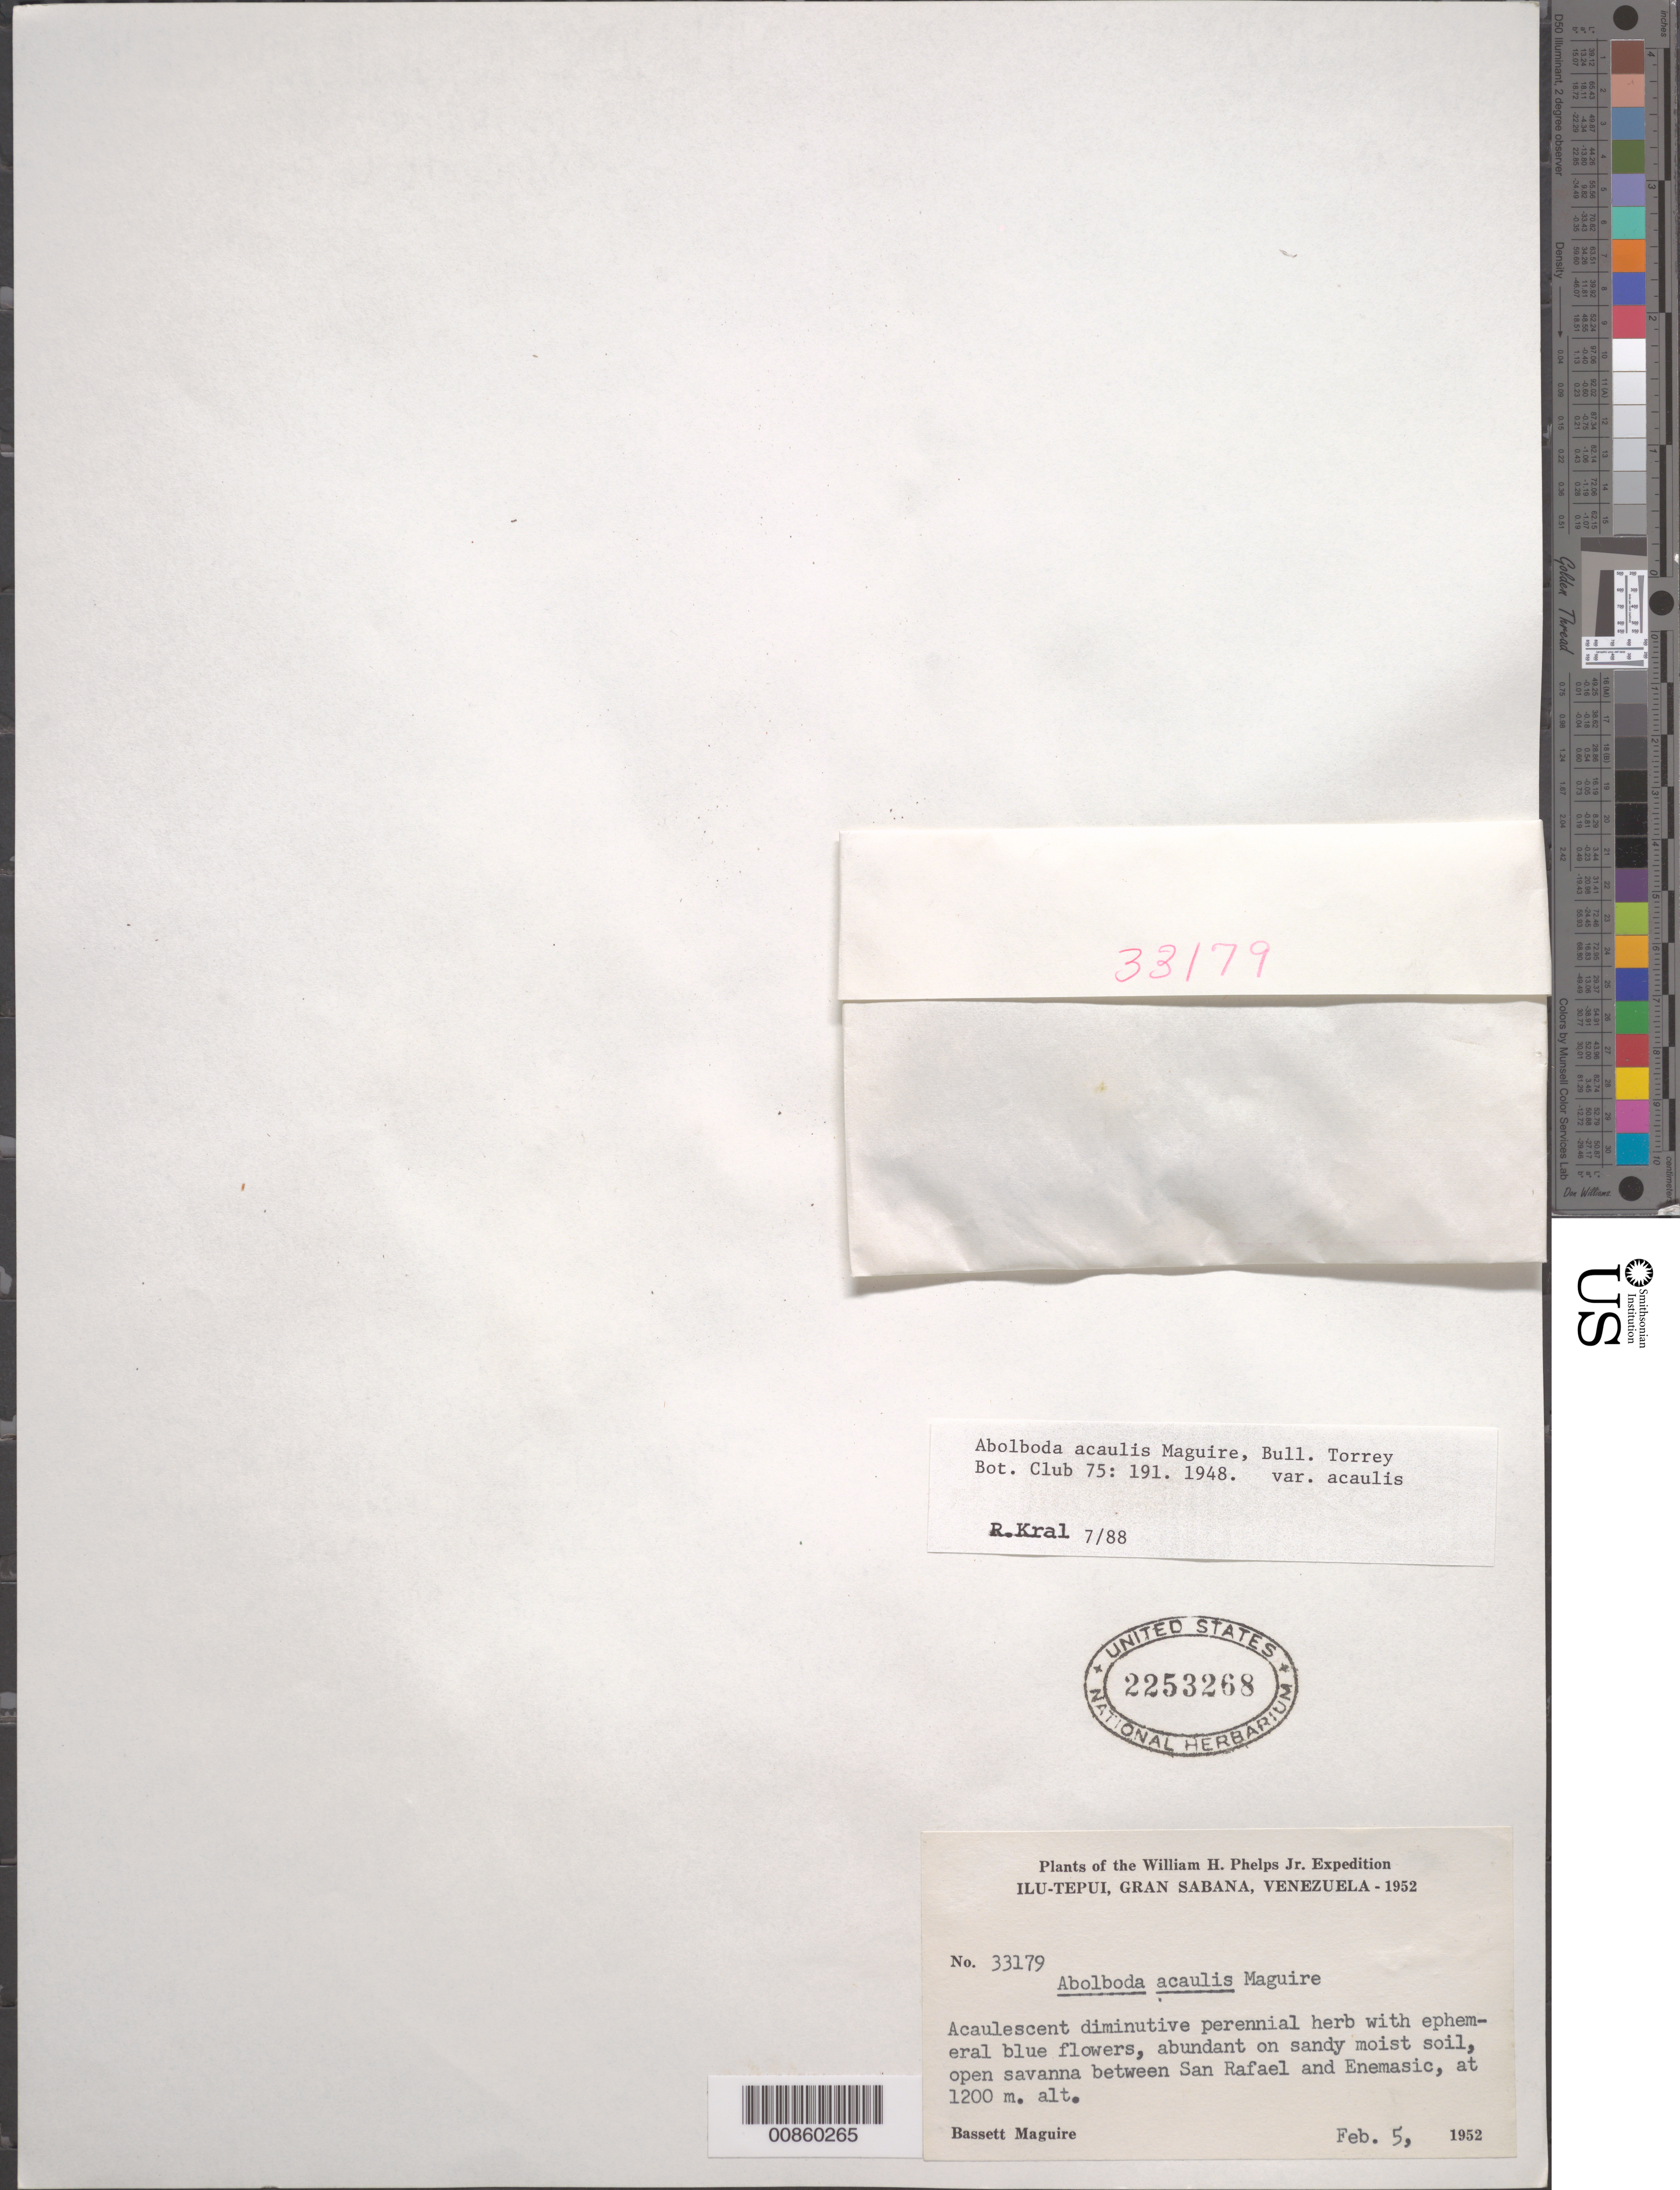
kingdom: Plantae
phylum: Tracheophyta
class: Liliopsida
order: Poales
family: Xyridaceae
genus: Abolboda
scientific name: Abolboda acaulis var. acaulis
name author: Maguire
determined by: Kral, Robert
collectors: B. Maguire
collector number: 33179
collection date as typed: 5-Feb-52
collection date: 1952-02-05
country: Venezuela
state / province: Bolívar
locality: Gran Sabana, Ilu-tepuí, between San Rafael and Enemasic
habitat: Sandy moist soil on open savanna.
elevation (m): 1200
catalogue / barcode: US 2253268